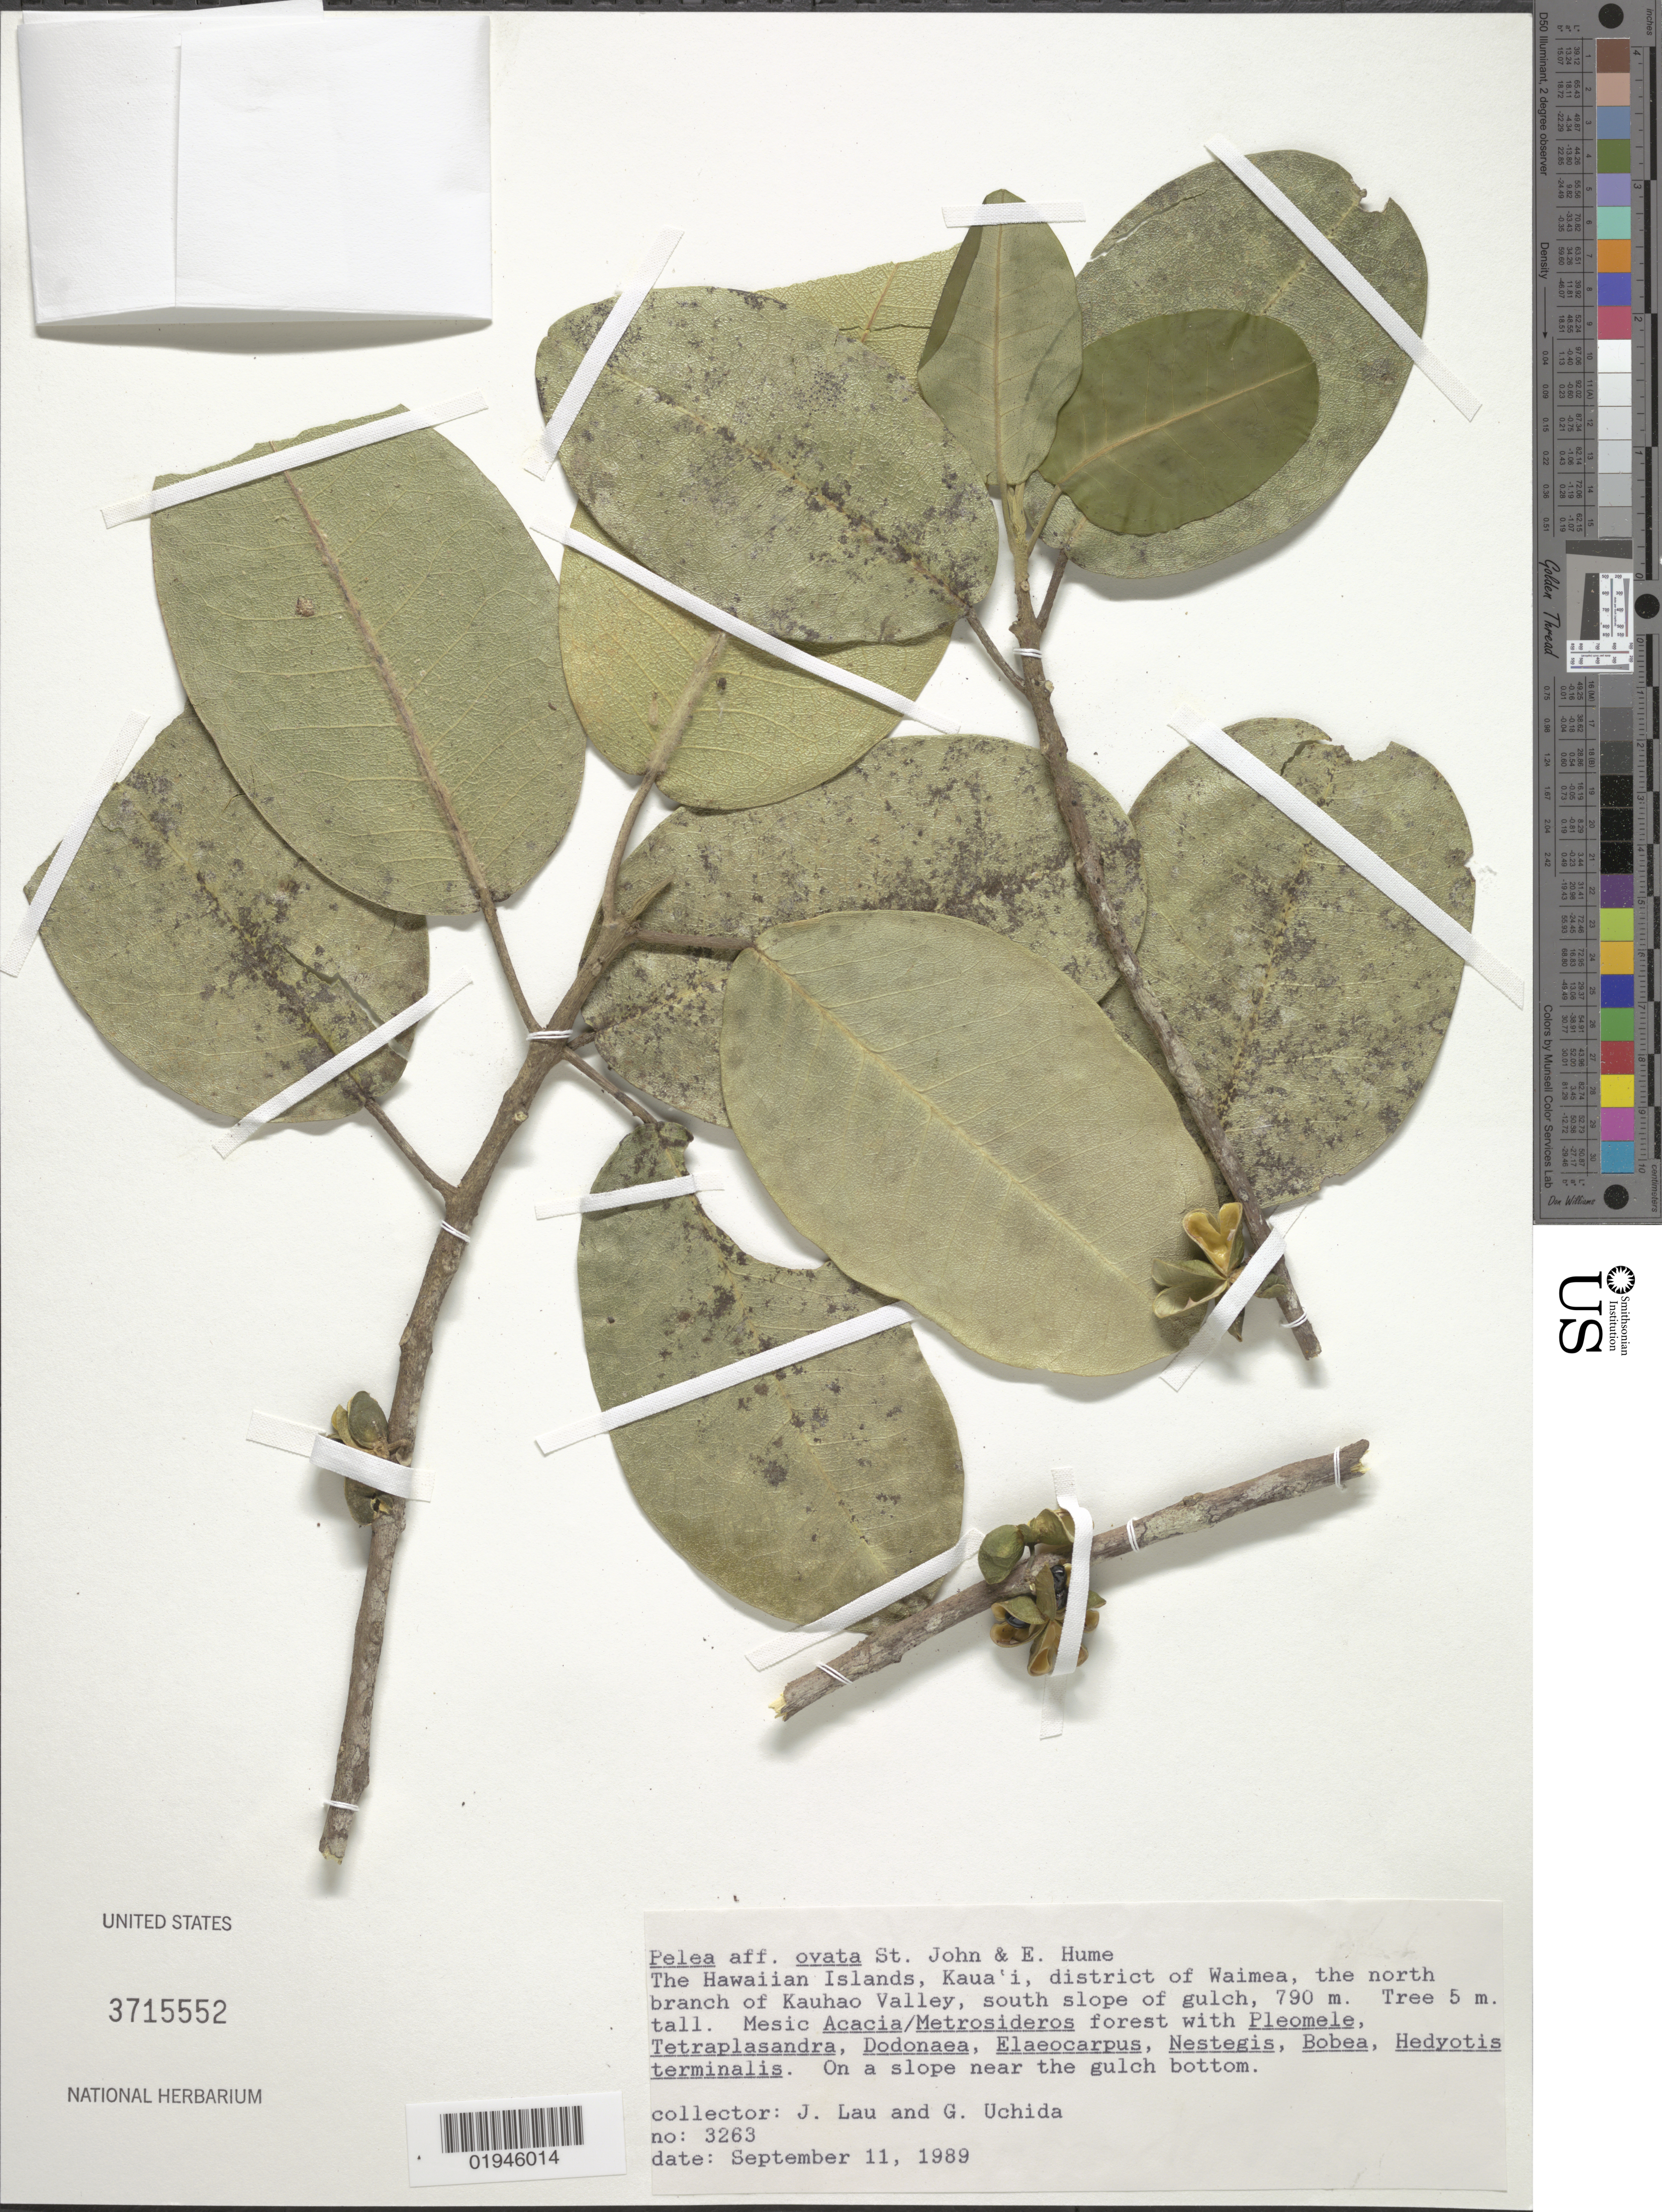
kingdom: Plantae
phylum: Tracheophyta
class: Magnoliopsida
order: Sapindales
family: Rutaceae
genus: Melicope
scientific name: Melicope ovata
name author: (H. St. John & E.P. Hume) T.G. Hartley & B.C. Stone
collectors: J. Lau & G. Uchida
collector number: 3263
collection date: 1989-09-11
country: United States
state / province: Hawaii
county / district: Kauai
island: Kaua'i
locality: Waimea District, the north branch of Kauhao Valley, south slope of gulch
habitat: Mesic forest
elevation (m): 790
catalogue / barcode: US 3715552